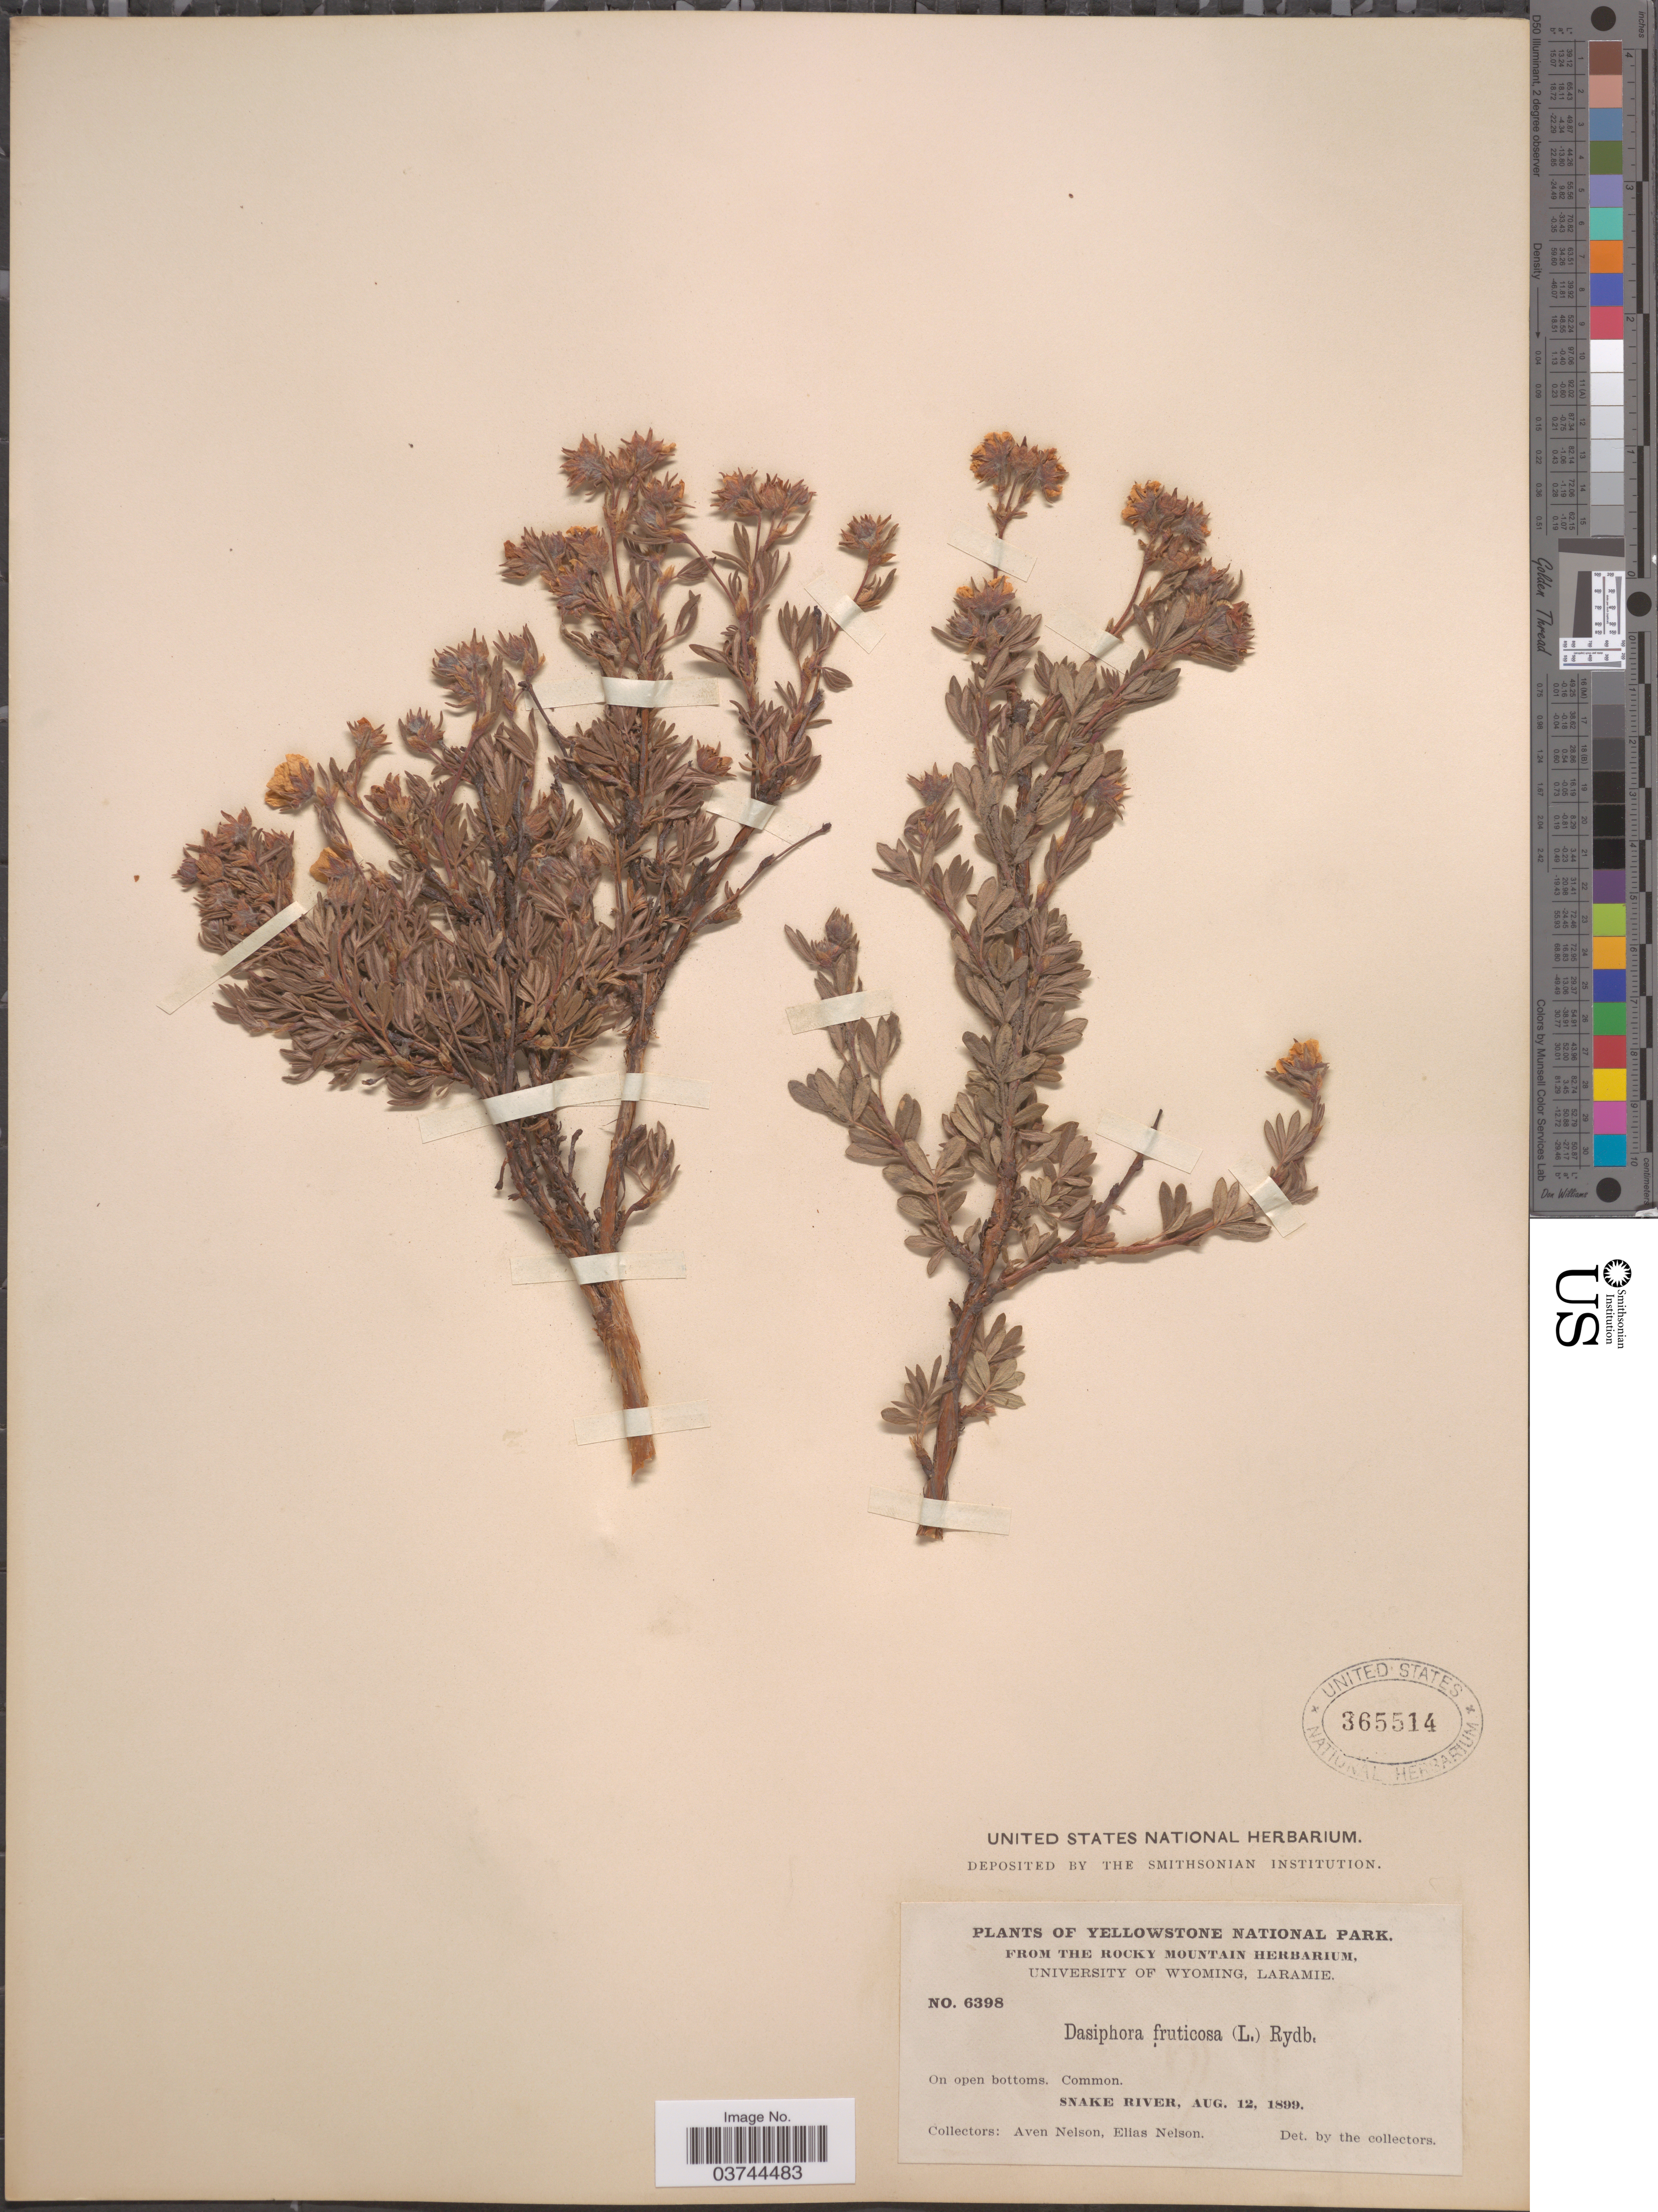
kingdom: Plantae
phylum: Tracheophyta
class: Magnoliopsida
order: Rosales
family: Rosaceae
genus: Dasiphora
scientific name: Dasiphora fruticosa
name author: (L.) Rydb.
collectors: A. Nelson & E. Nelson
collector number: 6398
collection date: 1899-08-12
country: United States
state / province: Wyoming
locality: Yellowstone National Park. Snake River.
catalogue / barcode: US 365514